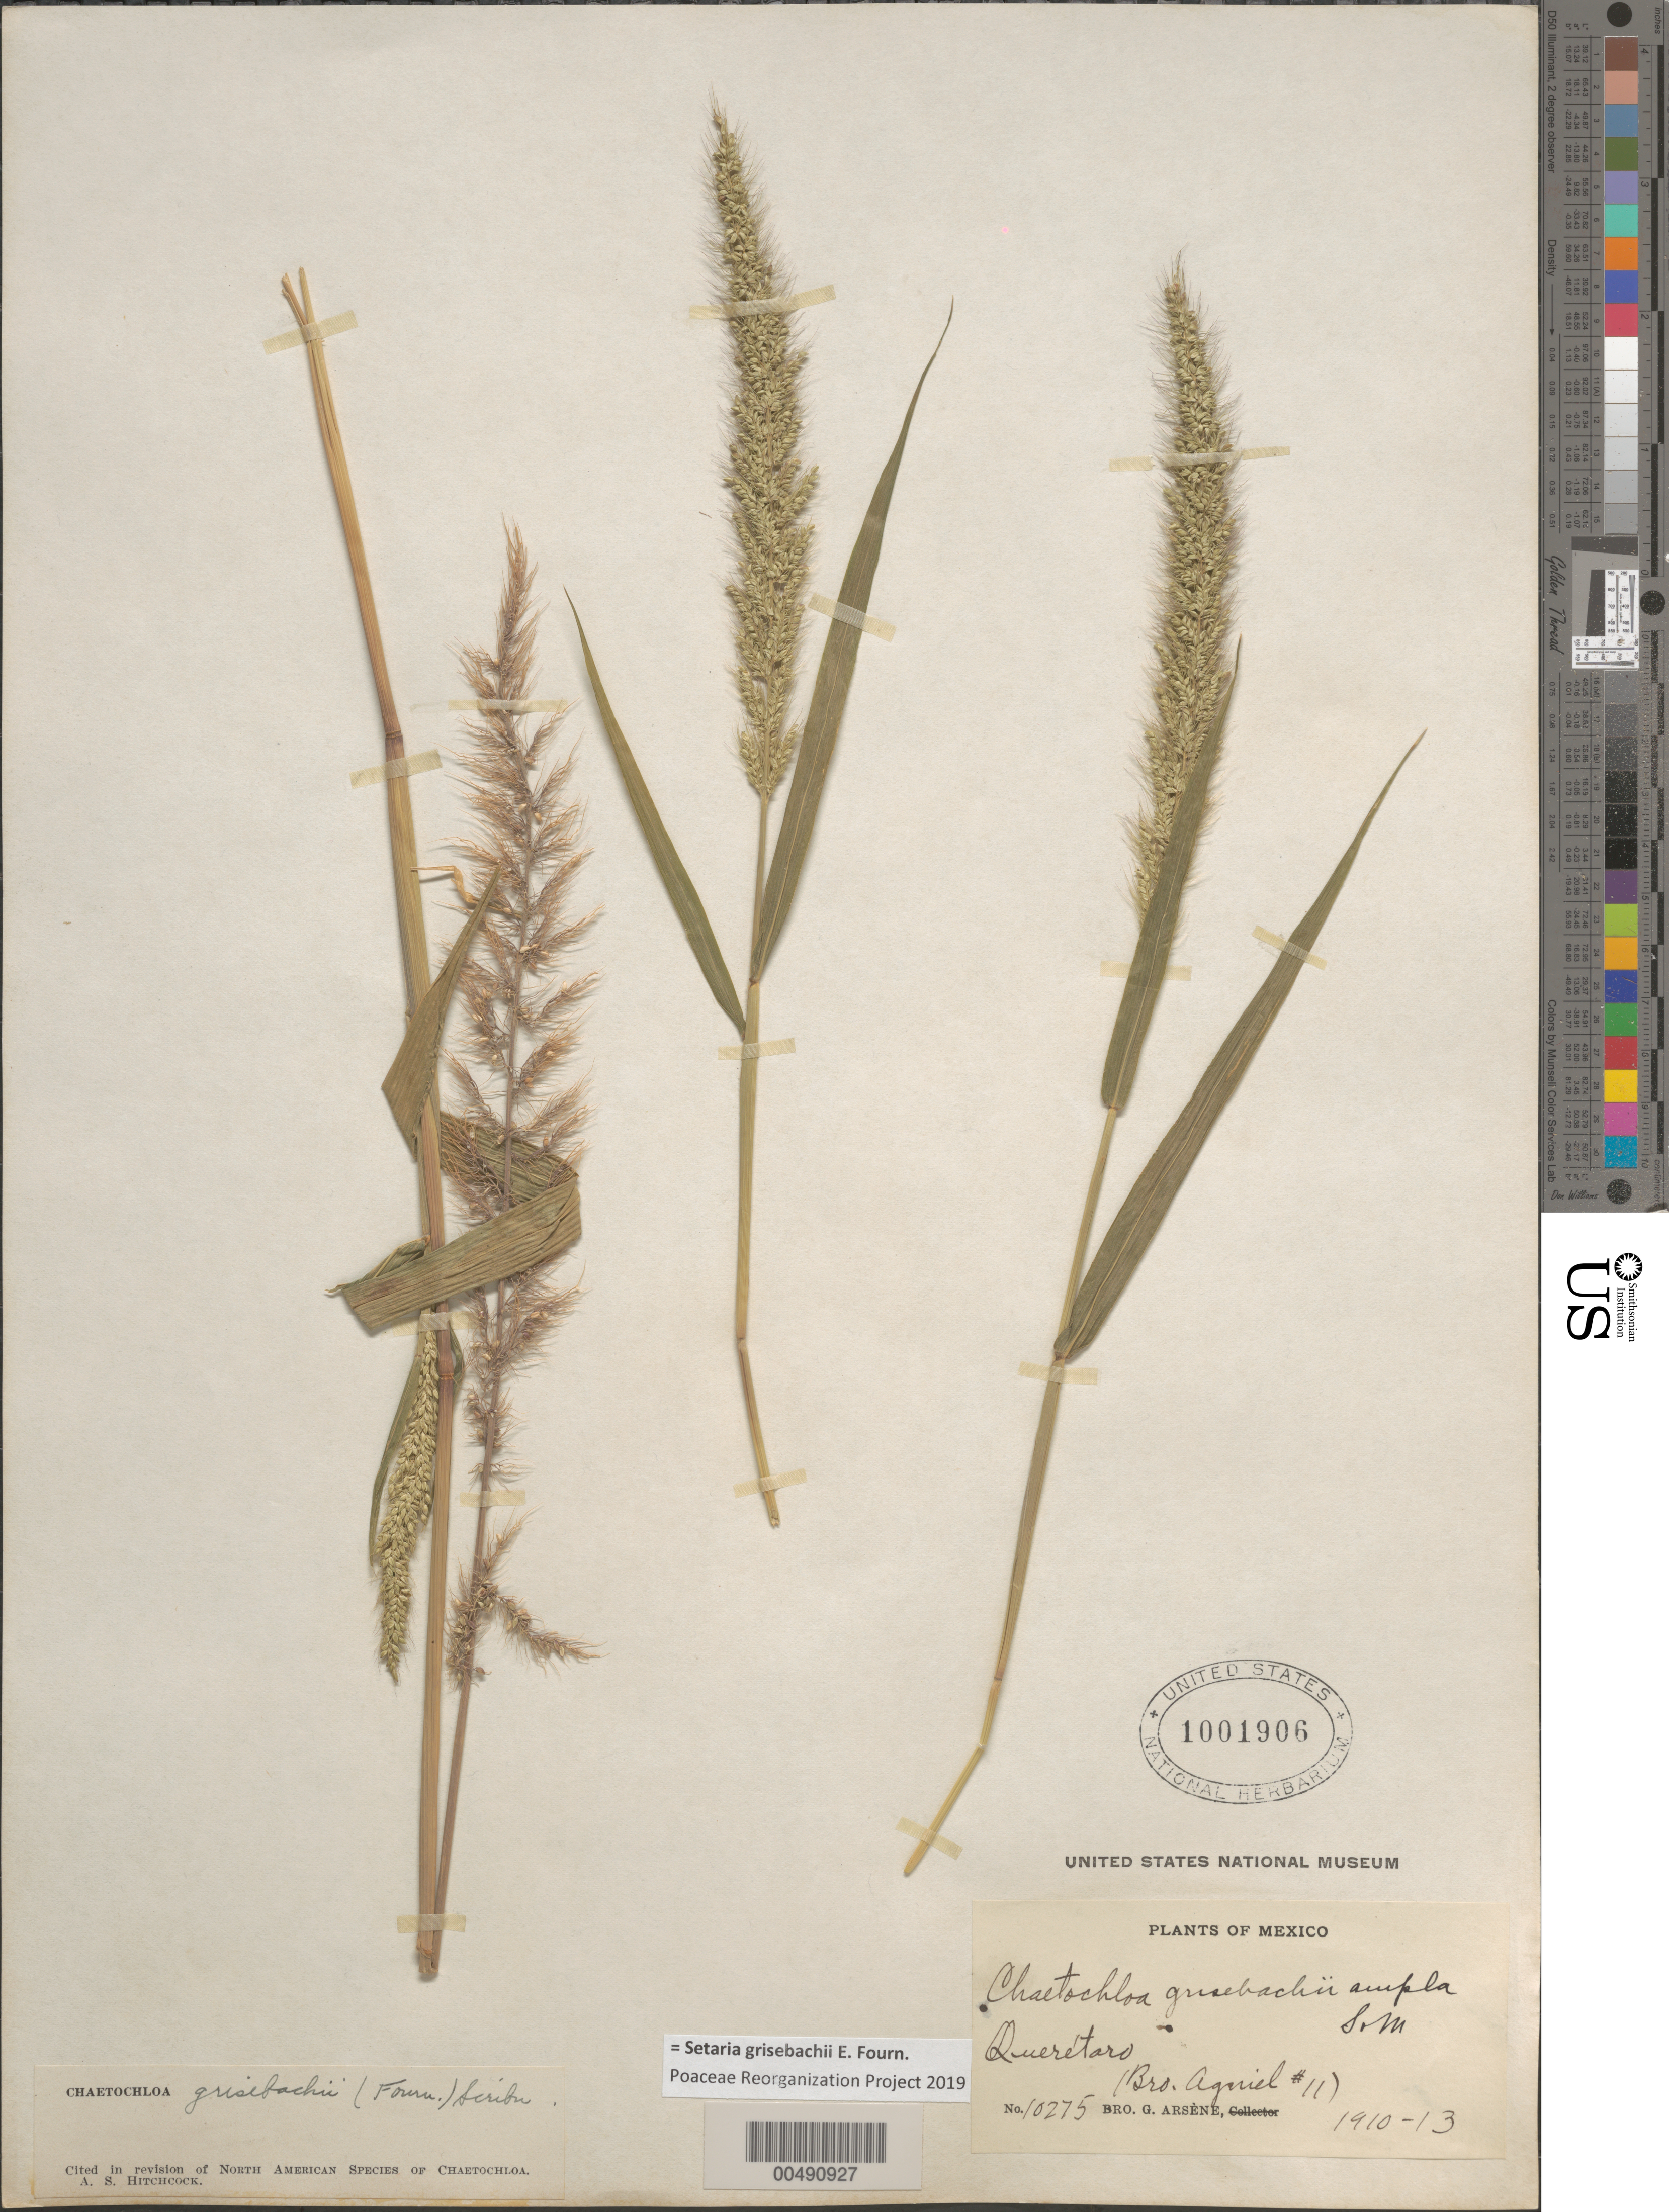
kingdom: Plantae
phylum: Tracheophyta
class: Liliopsida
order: Poales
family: Poaceae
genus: Setaria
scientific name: Setaria grisebachii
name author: E. Fourn.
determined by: Poaceae Reorganization Project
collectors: Bro. Agniel & Bro. G. Arsène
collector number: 10275/11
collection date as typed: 1910 to 1913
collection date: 1910/1913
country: Mexico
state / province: Querétaro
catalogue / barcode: US 1001906